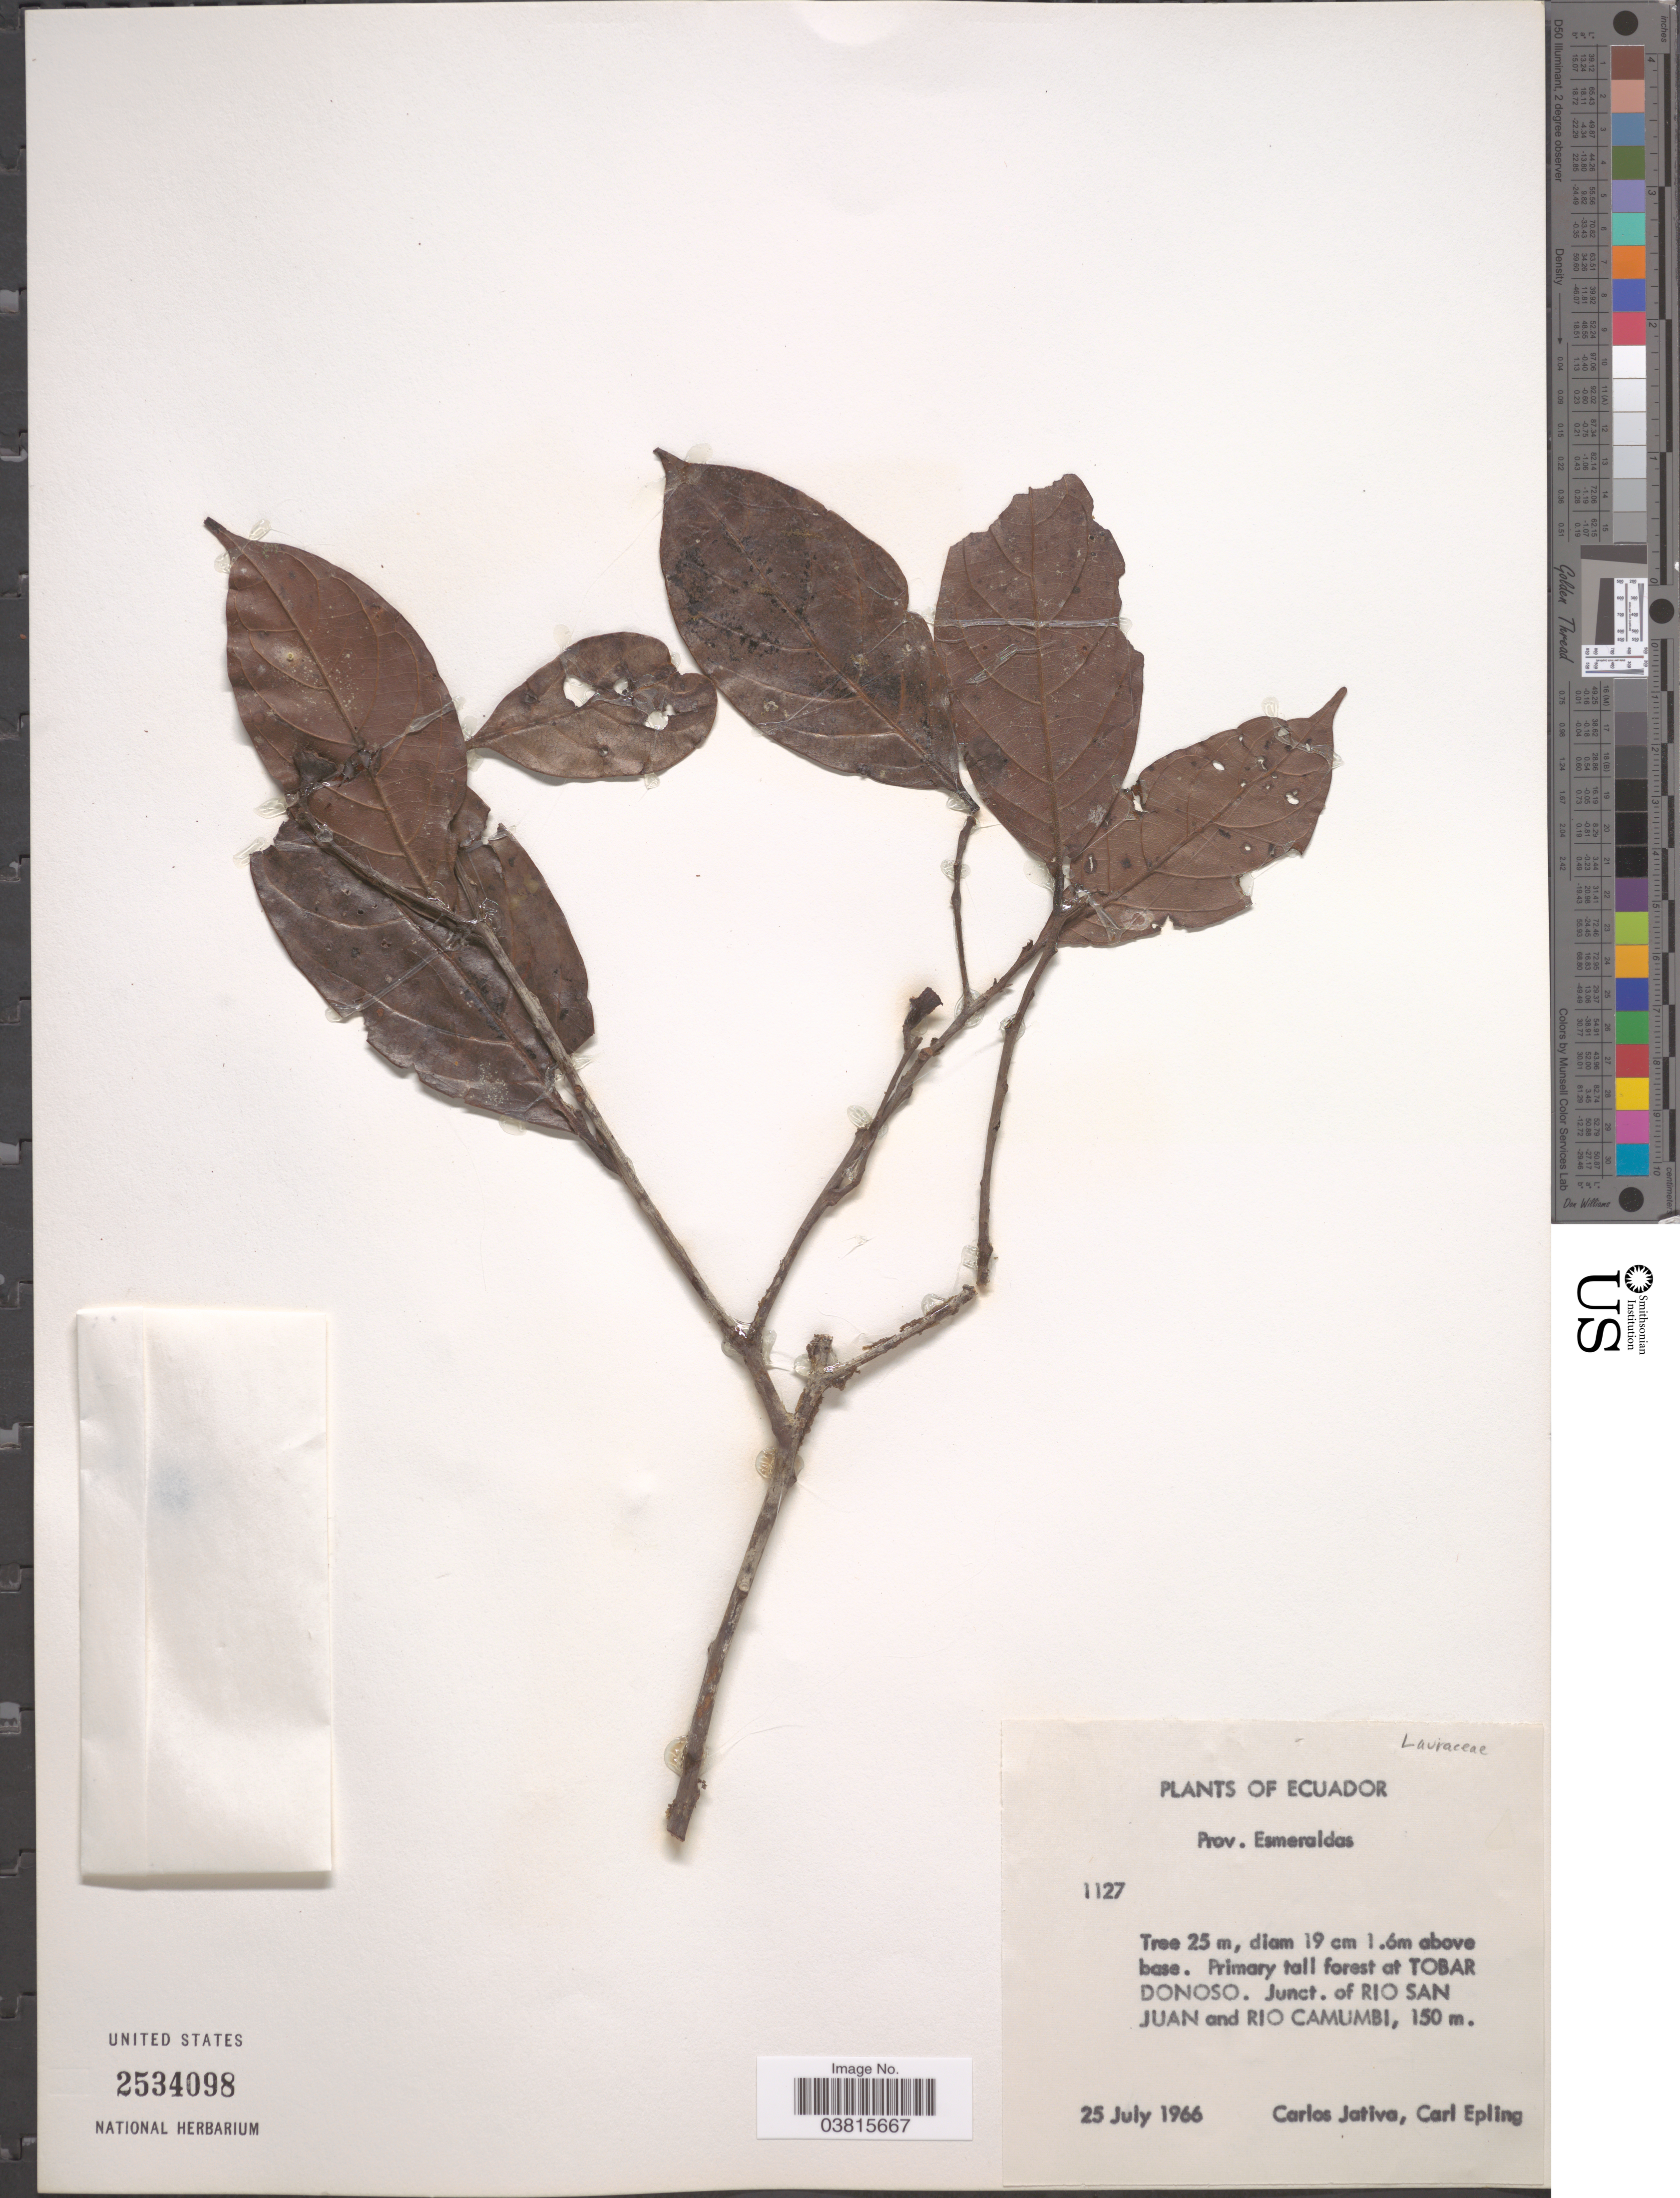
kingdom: Plantae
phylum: Tracheophyta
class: Magnoliopsida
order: Laurales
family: Lauraceae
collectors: C. D. Játiva & C. C. Epling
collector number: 1127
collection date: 1966-07-25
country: Ecuador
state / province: Esmeraldas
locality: At Tobar Donoso. Junct. of Rio San Juan and Rio Camumbi.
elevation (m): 150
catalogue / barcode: US 2534098